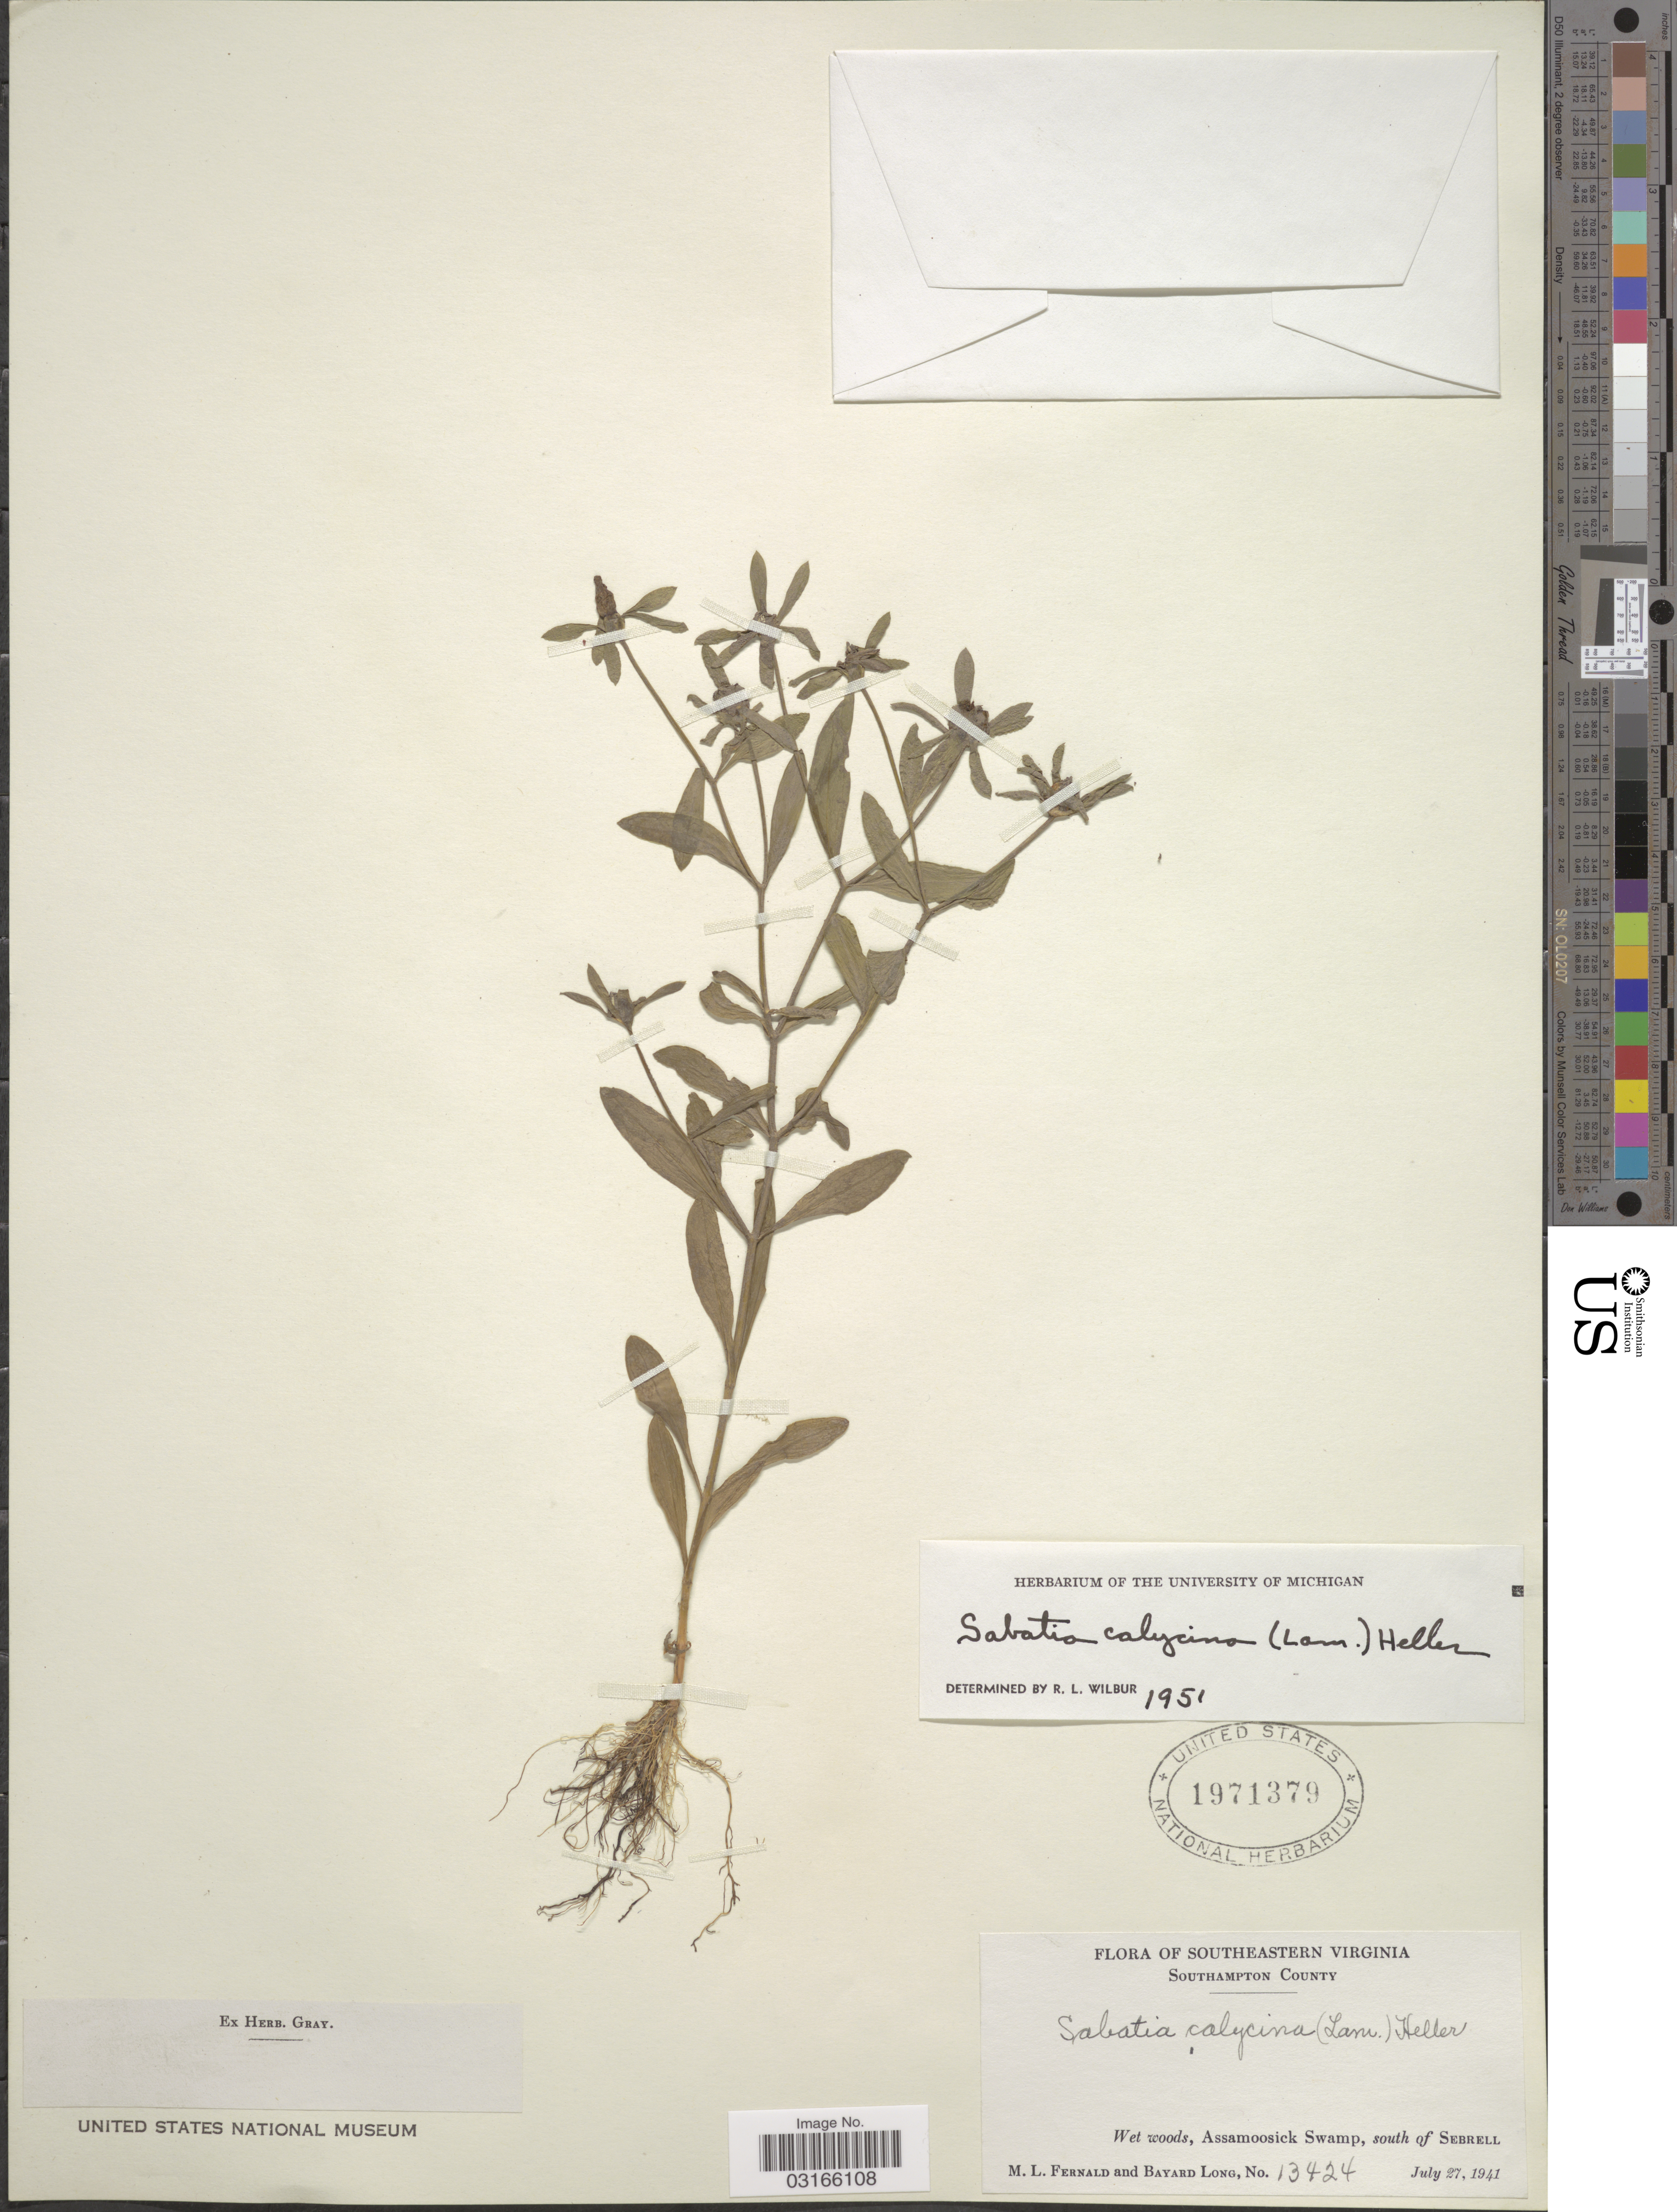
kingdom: Plantae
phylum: Tracheophyta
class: Magnoliopsida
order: Gentianales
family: Gentianaceae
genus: Sabatia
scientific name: Sabatia calycina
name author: (Lam.) A. Heller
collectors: M. L. Fernald & B. Long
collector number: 13424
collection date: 1941-07-27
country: United States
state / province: Virginia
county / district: Southampton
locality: Southeastern Virginia, Southampton County, Wet woods, Assamoosick Swamp, south of Sebrell.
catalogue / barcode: US 1971379